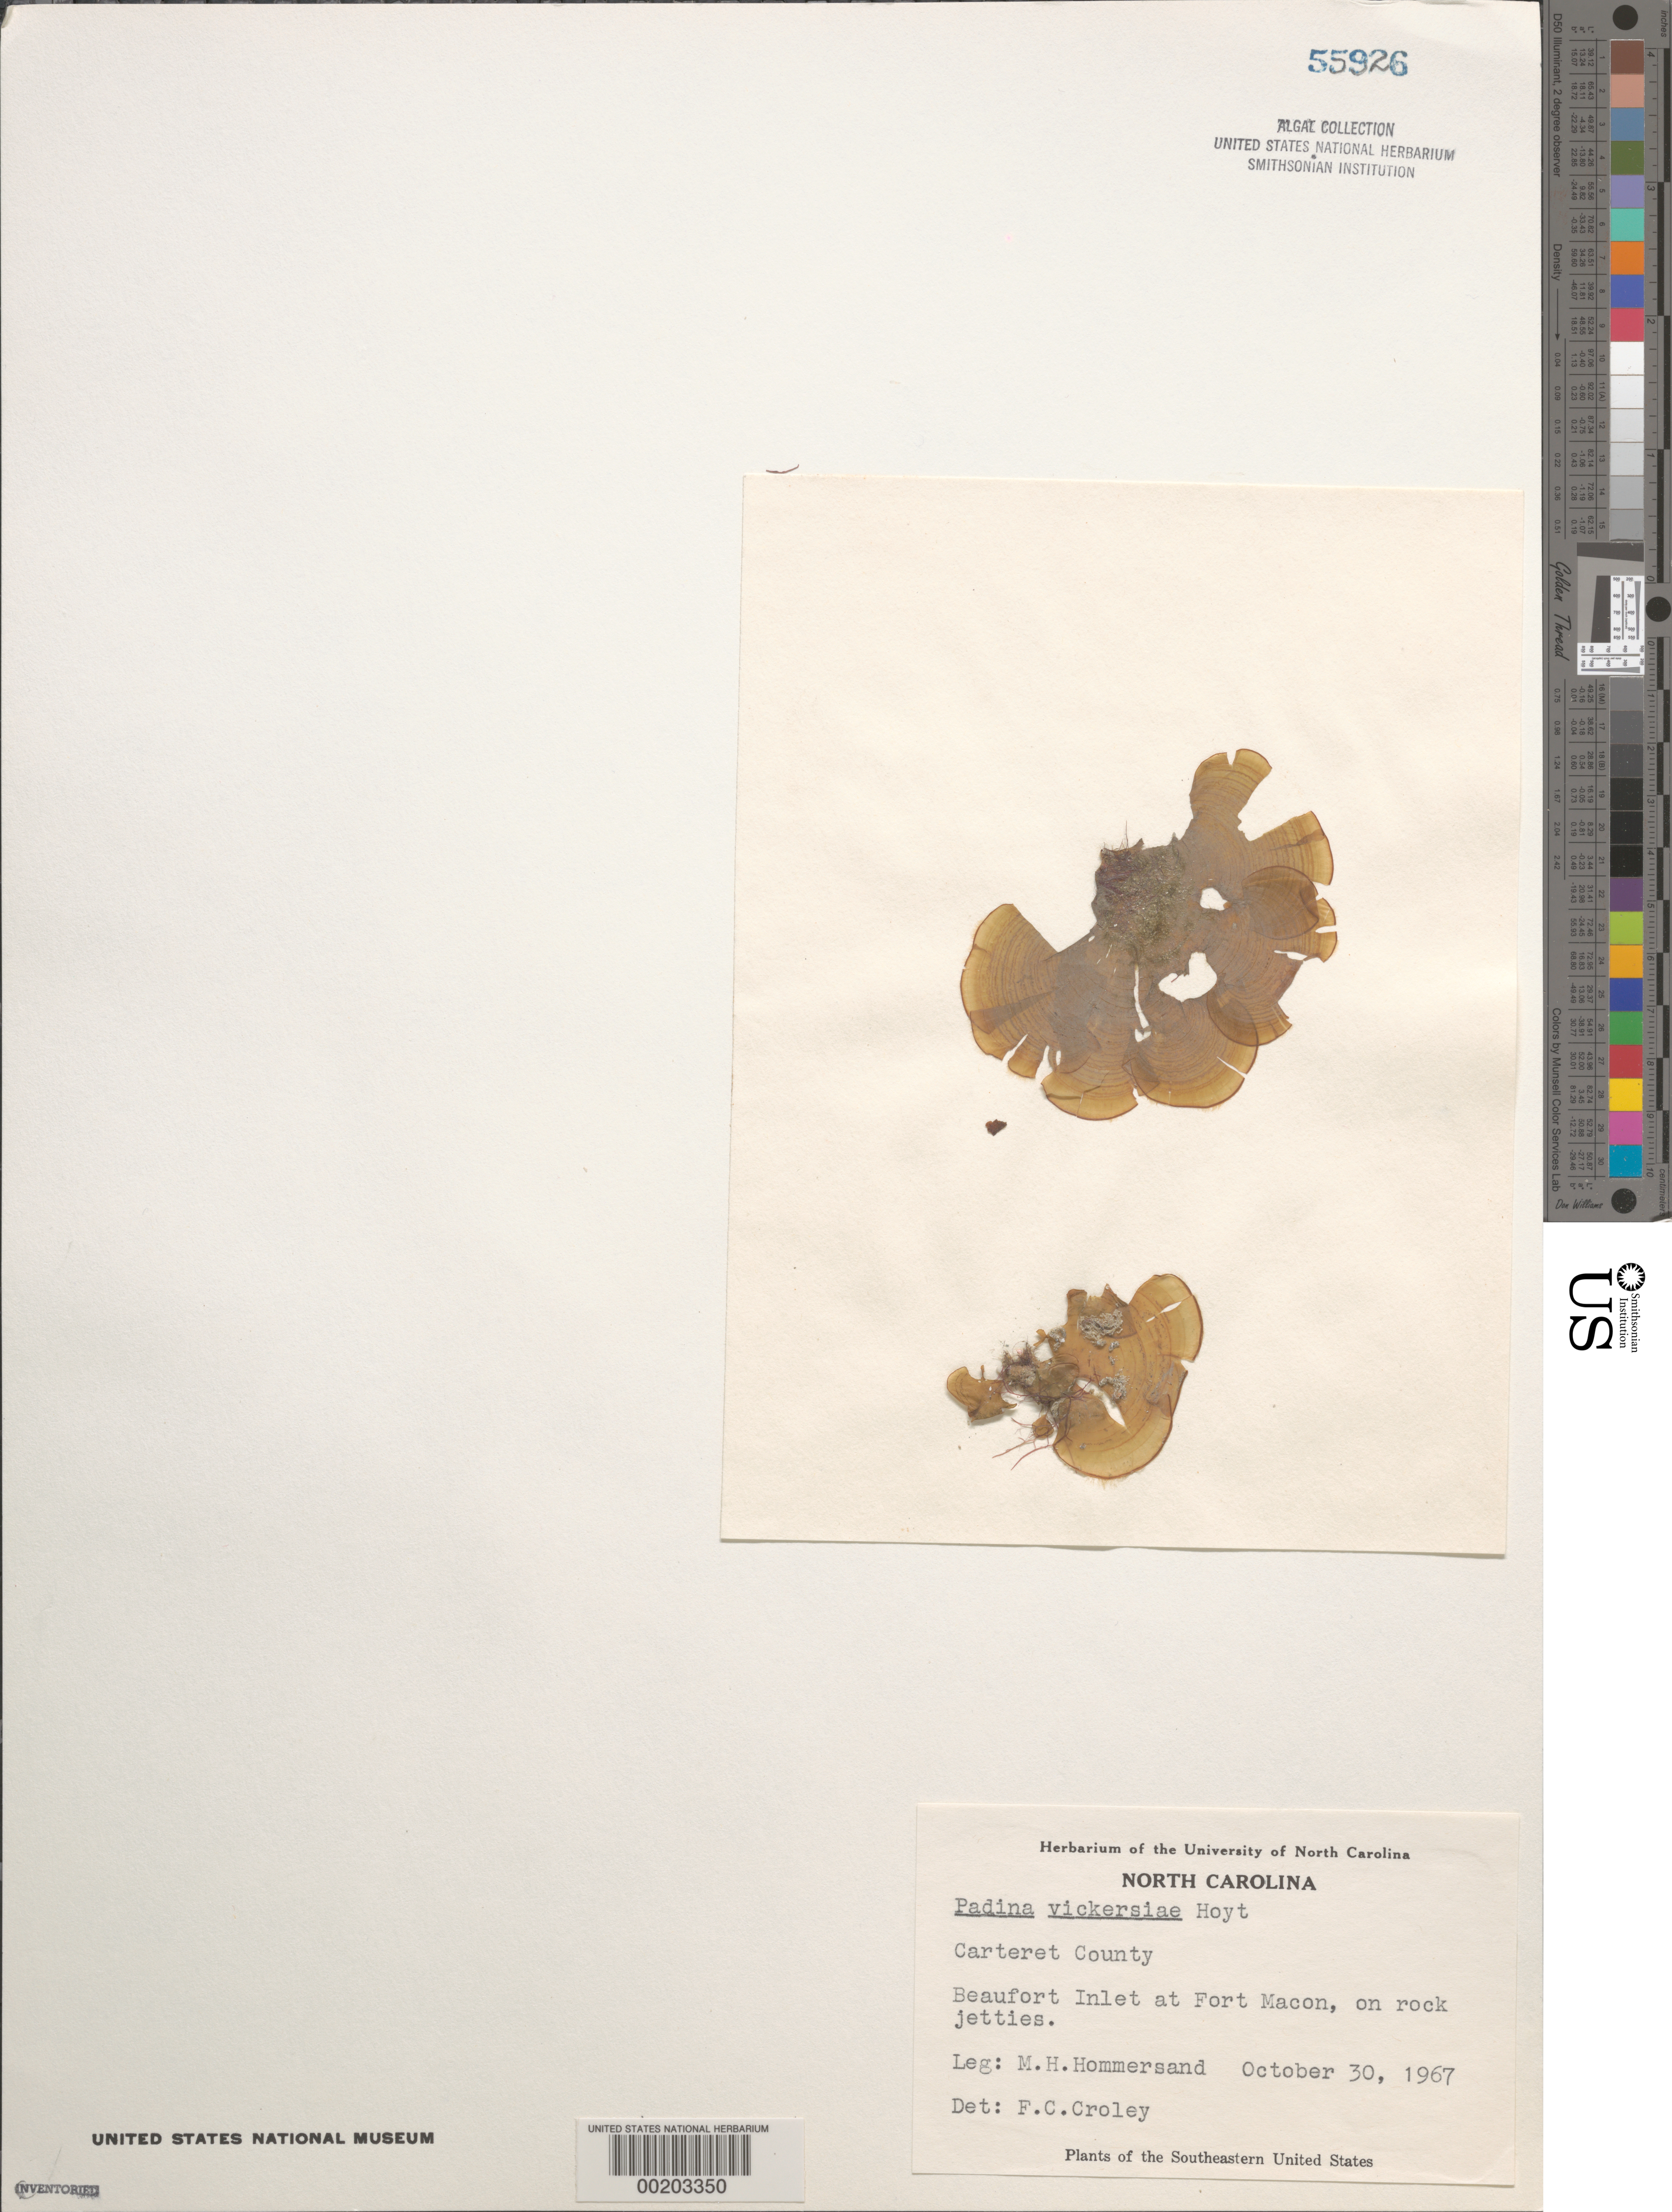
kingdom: Chromista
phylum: Ochrophyta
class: Phaeophyceae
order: Dictyotales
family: Dictyotaceae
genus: Padina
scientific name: Padina gymnospora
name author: (Kütz.) O.G. Sond.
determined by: Algae name updating Project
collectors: M. H. Hommersand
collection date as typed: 30 Oct 1967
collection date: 1967-10-30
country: United States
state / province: North Carolina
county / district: Carteret County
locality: Beaufort Inlet, Fort Macon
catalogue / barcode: US 55926